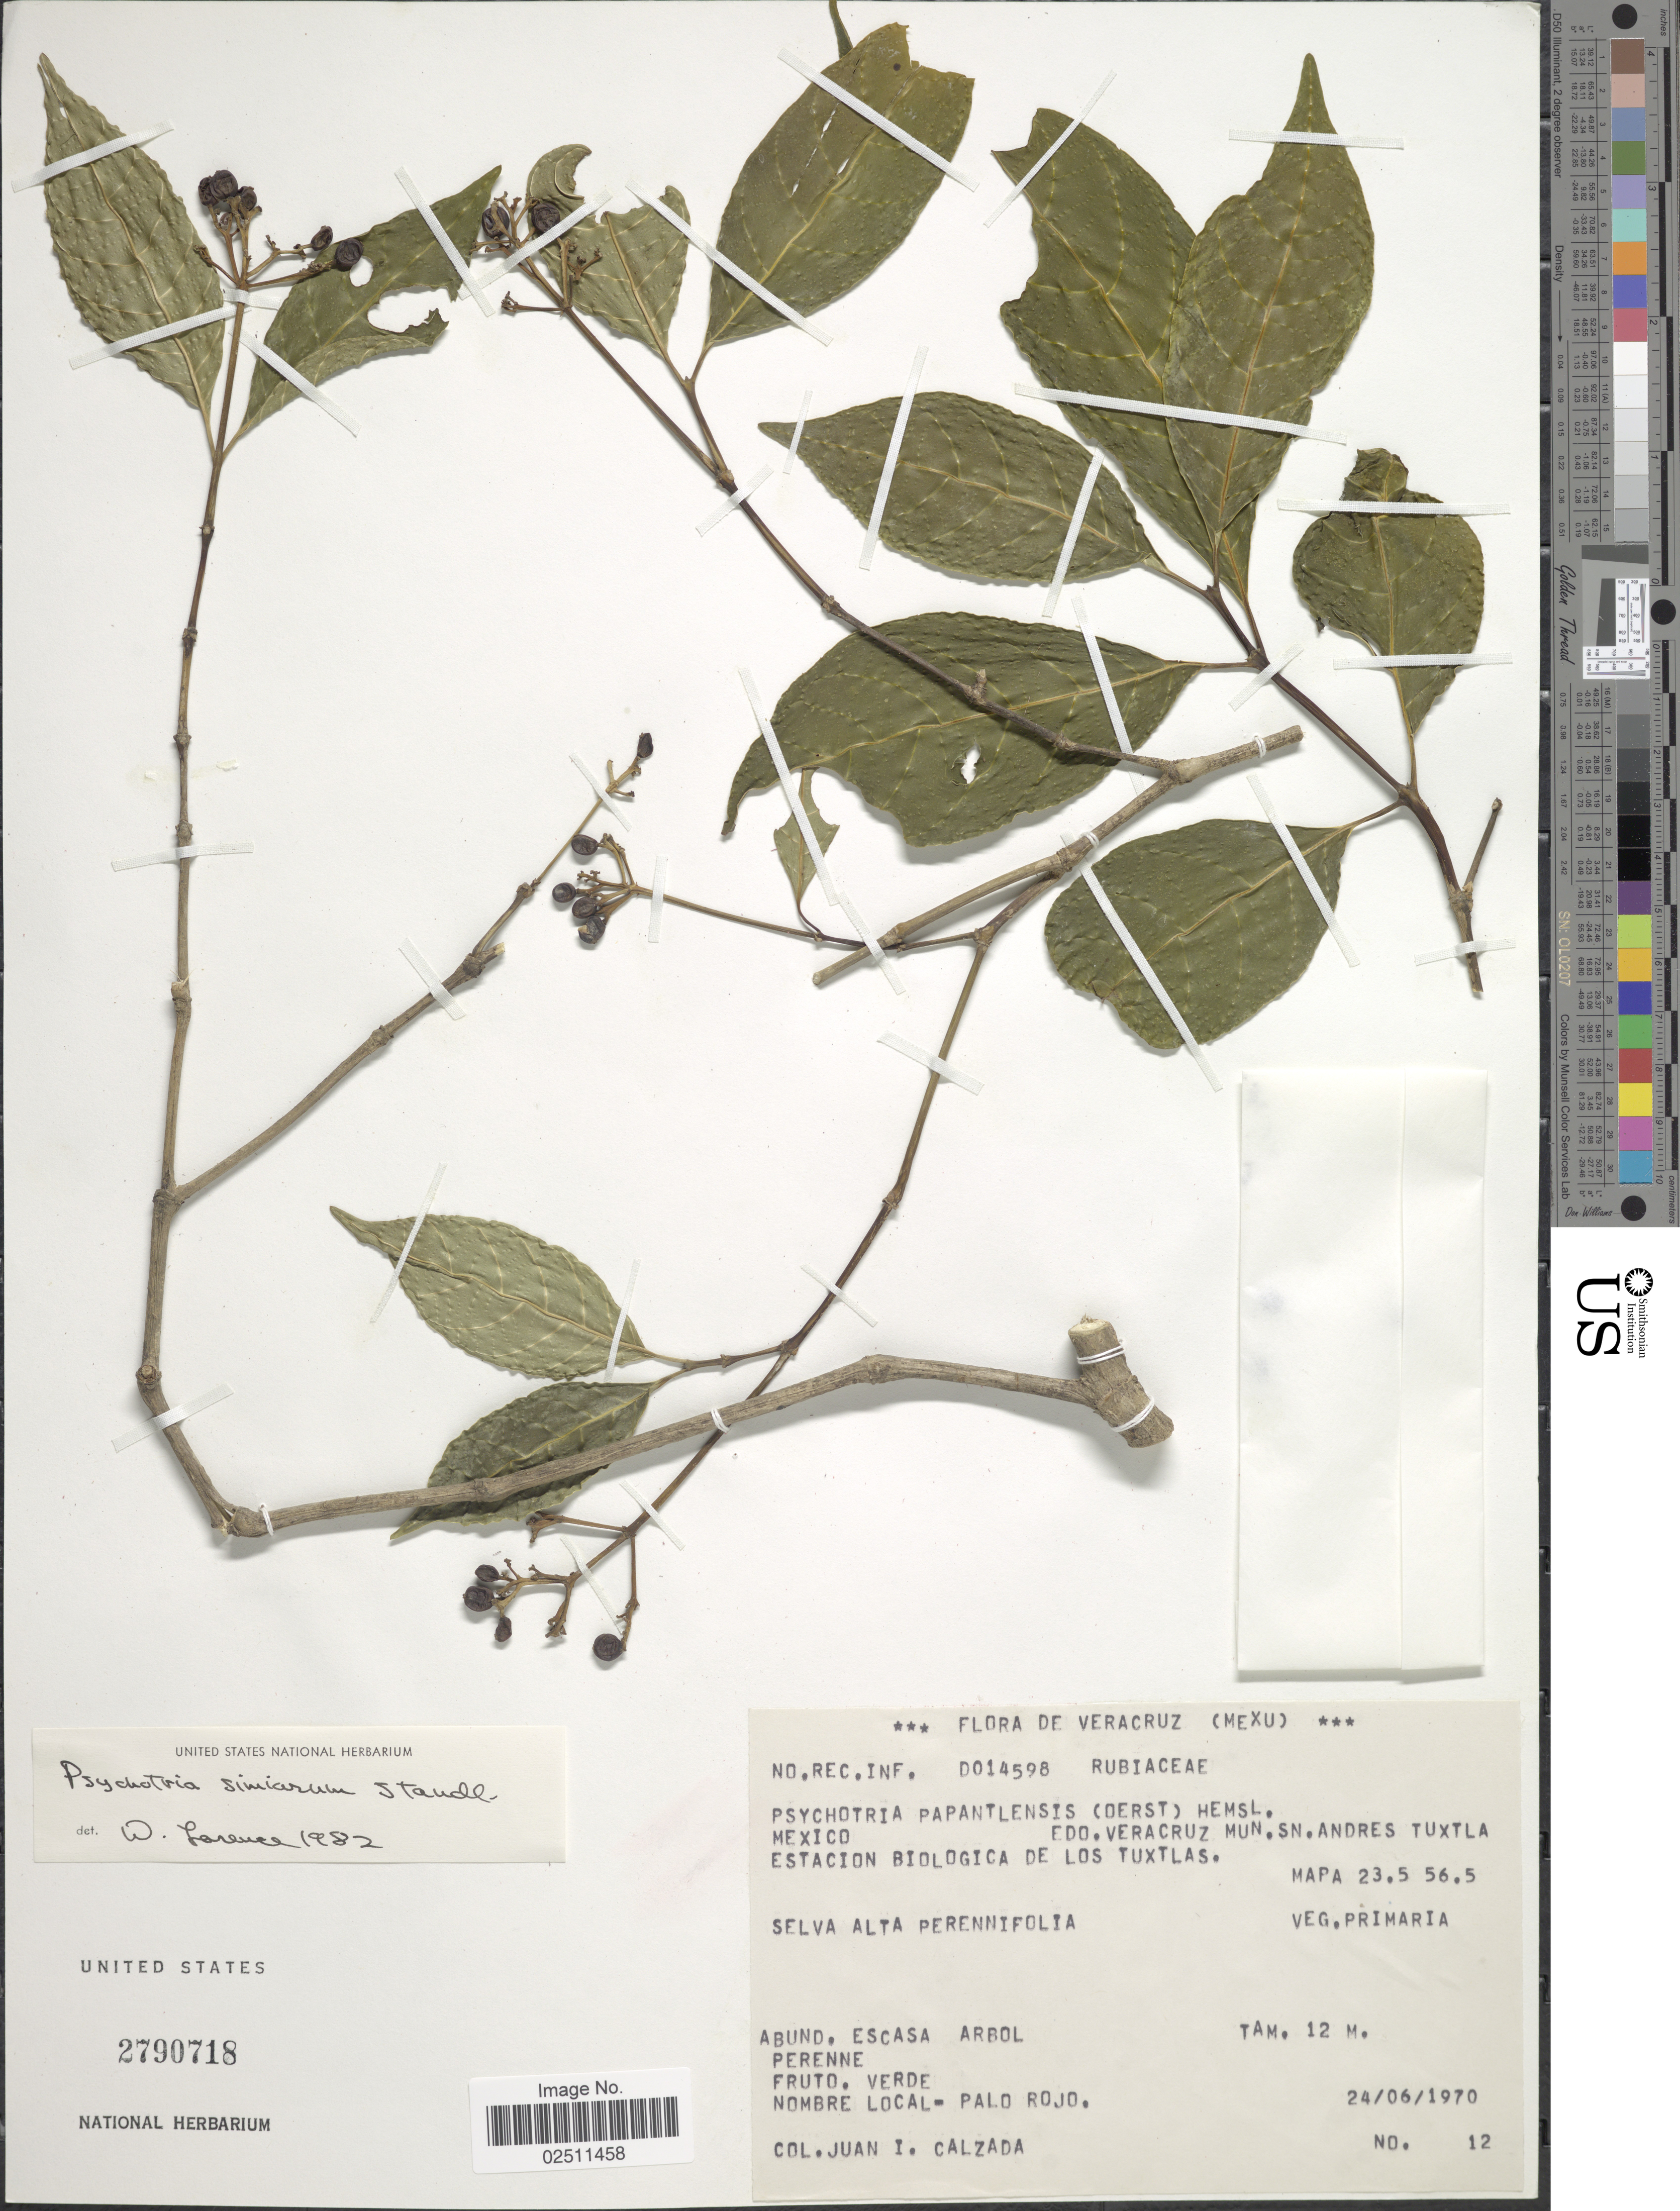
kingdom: Plantae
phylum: Tracheophyta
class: Magnoliopsida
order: Gentianales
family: Rubiaceae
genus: Psychotria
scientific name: Psychotria simiarum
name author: Standl.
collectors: J. I. Calzada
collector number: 12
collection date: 1970-06-24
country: Mexico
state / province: Veracruz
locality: Edo. Veracruz. Mun. Sn. Andres Tuxtla. Estacion Biologica de Los Tuxtlas. Mapa 23.5 56.5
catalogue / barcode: US 2790718